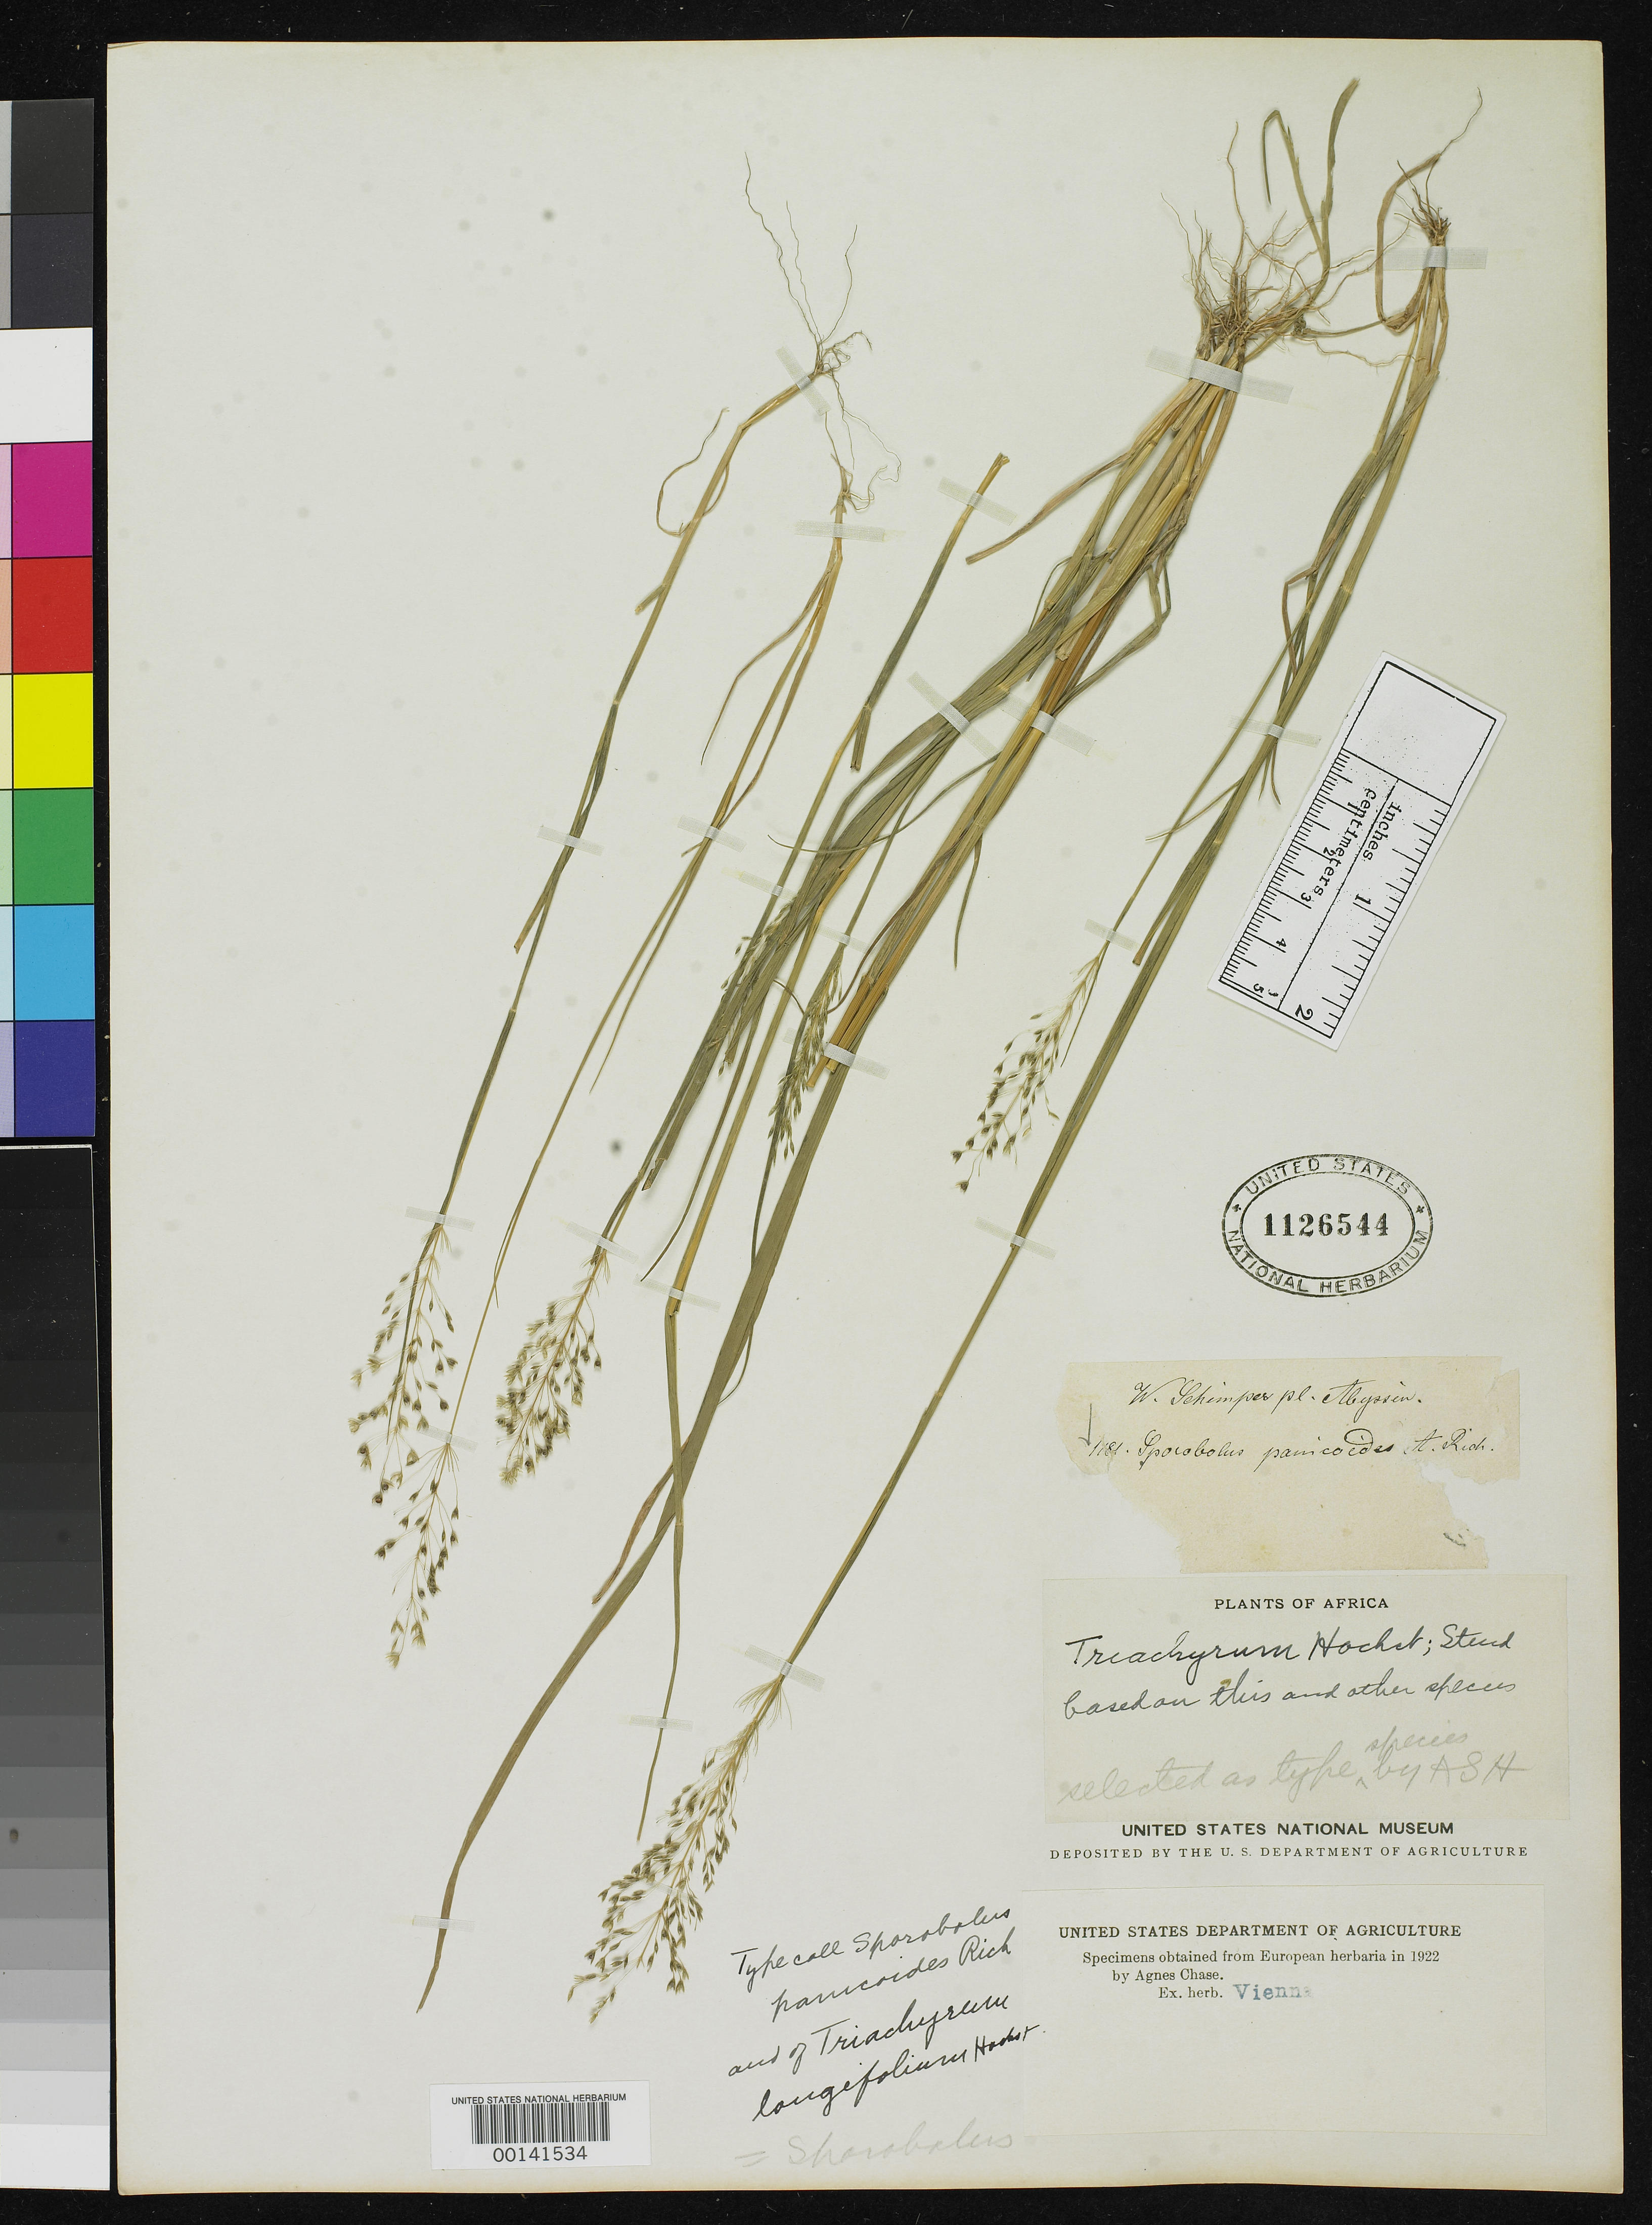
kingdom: Plantae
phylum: Tracheophyta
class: Liliopsida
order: Poales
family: Poaceae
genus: Sporobolus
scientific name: Sporobolus panicoides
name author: A. Rich.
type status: Isotype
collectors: G. W. Schimper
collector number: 1181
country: Ethiopia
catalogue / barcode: US 1126544